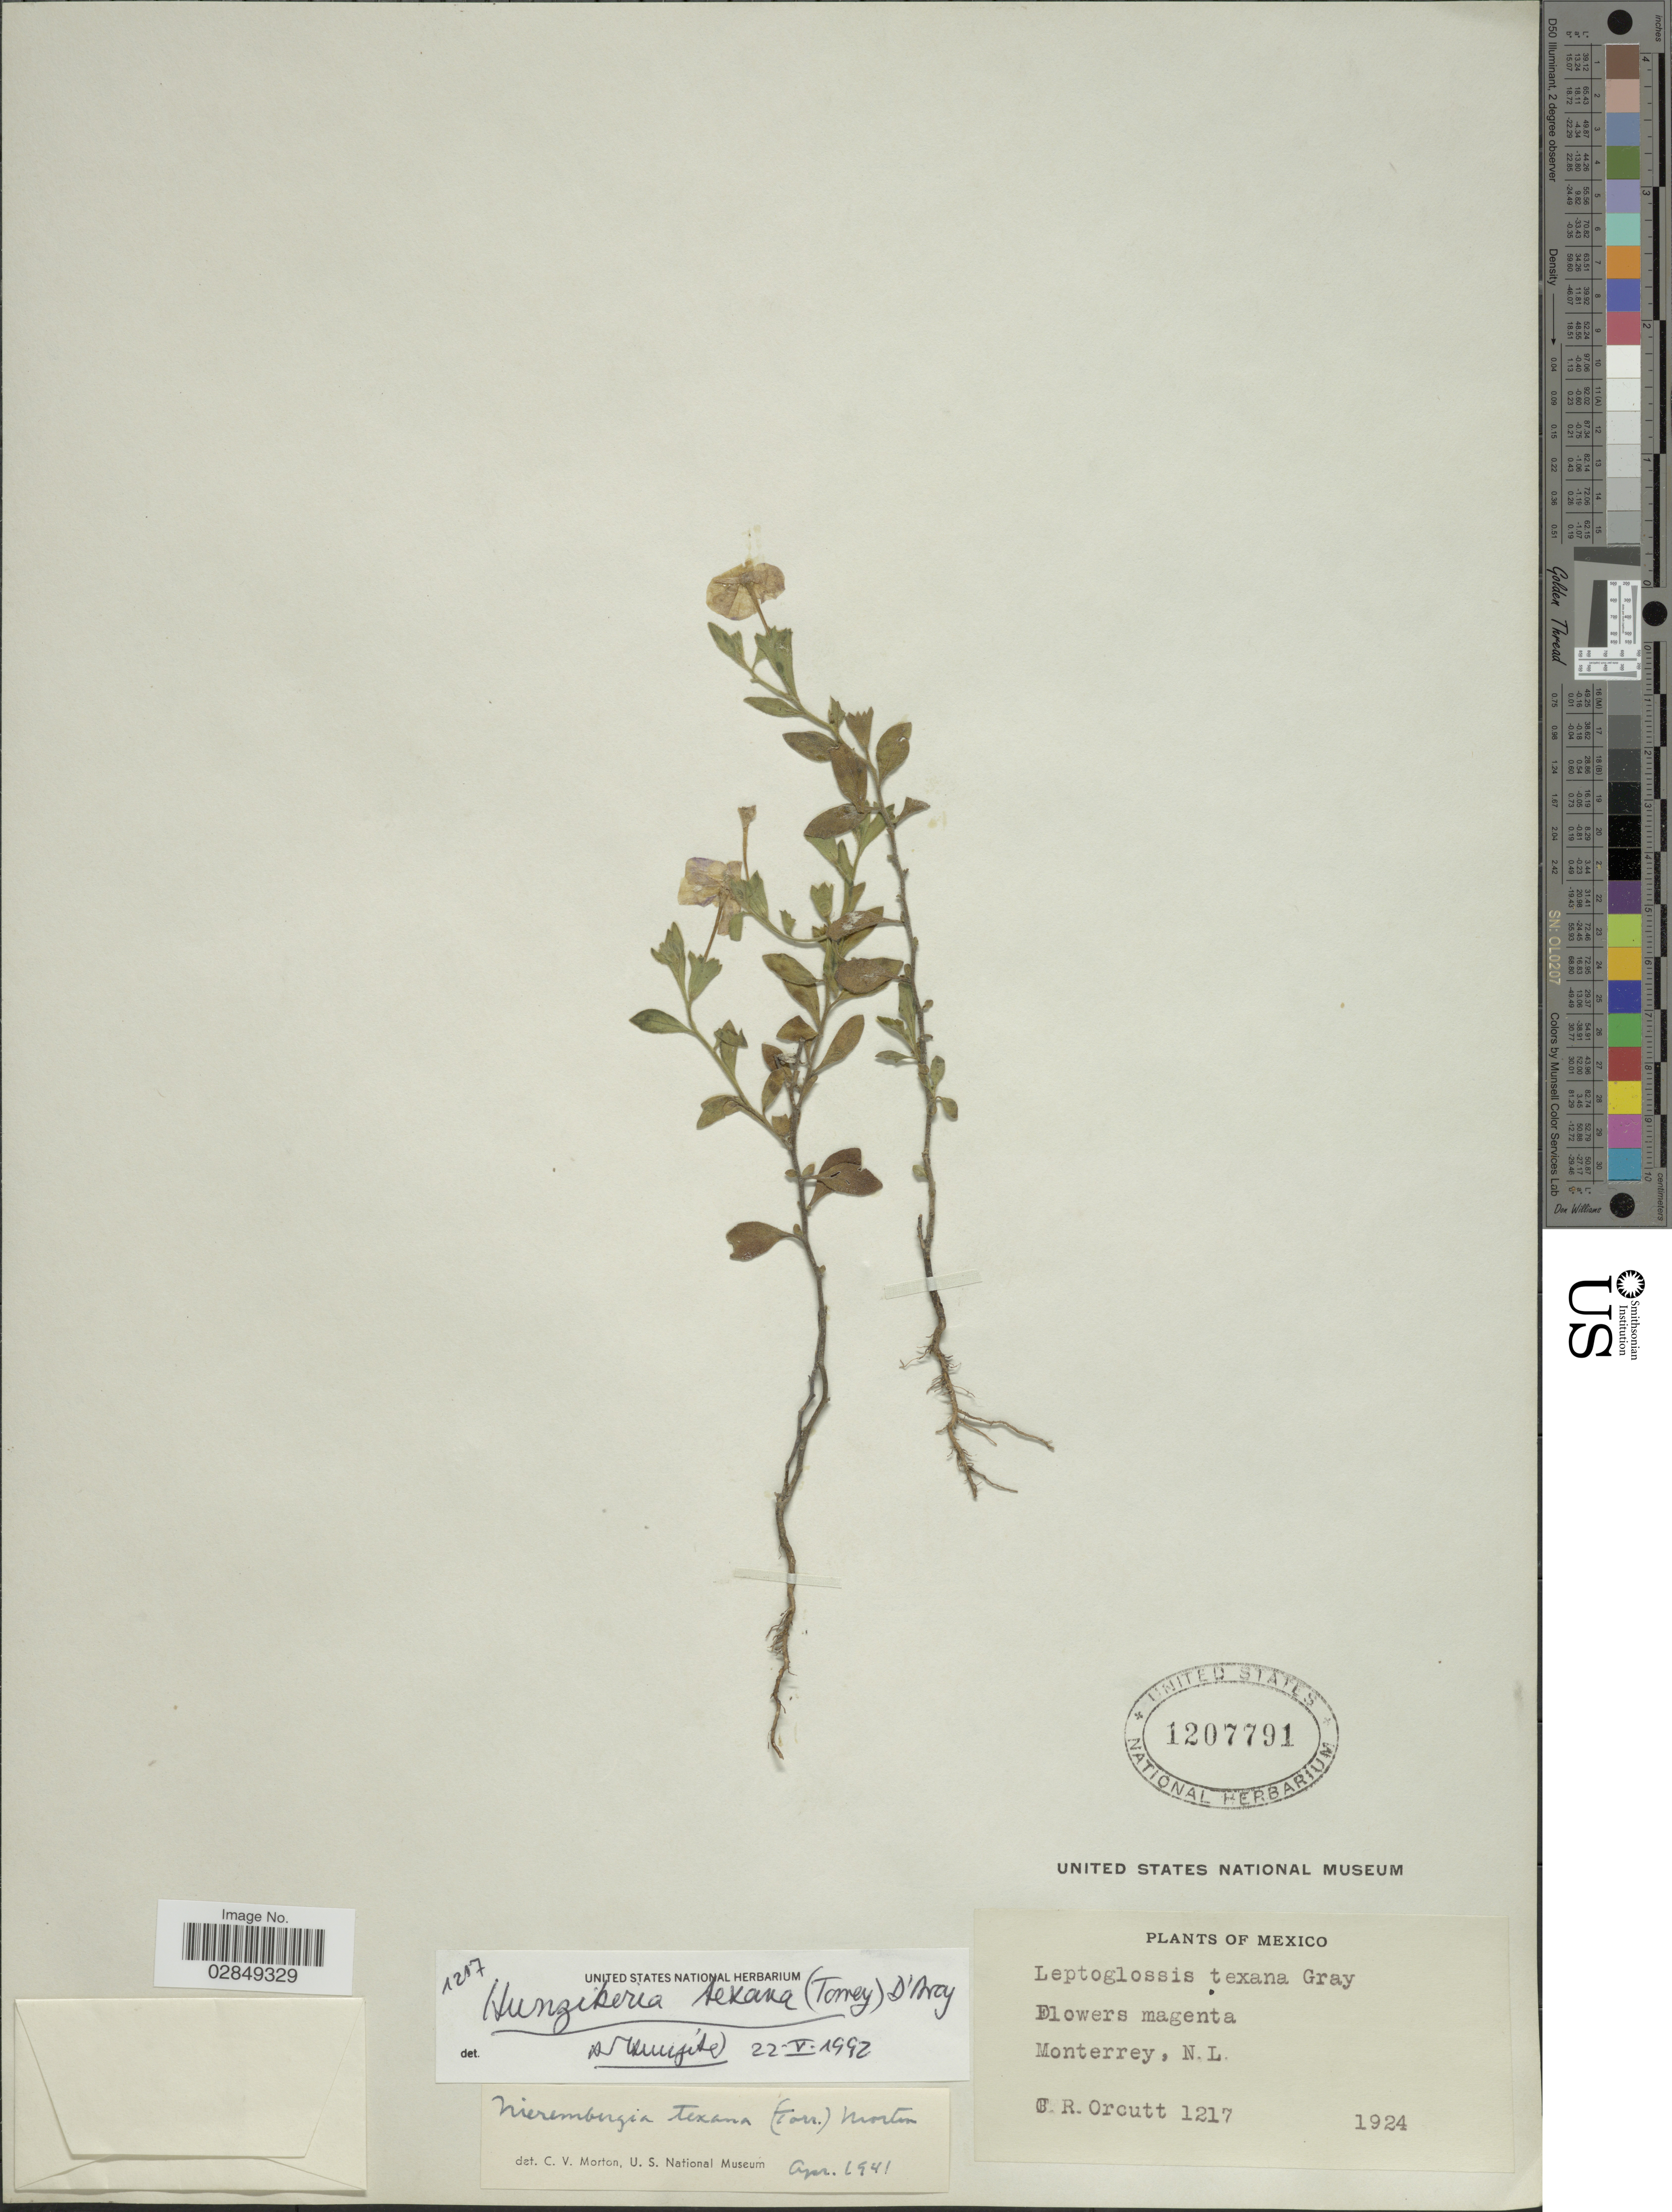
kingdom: Plantae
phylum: Tracheophyta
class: Magnoliopsida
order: Solanales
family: Solanaceae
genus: Hunzikeria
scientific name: Hunzikeria texana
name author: (Torr.) D'Arcy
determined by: Hunziker, A. T.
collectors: C. R. Orcutt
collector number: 1217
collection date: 1924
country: Mexico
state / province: Nuevo León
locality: Monterrey.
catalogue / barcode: US 1207791